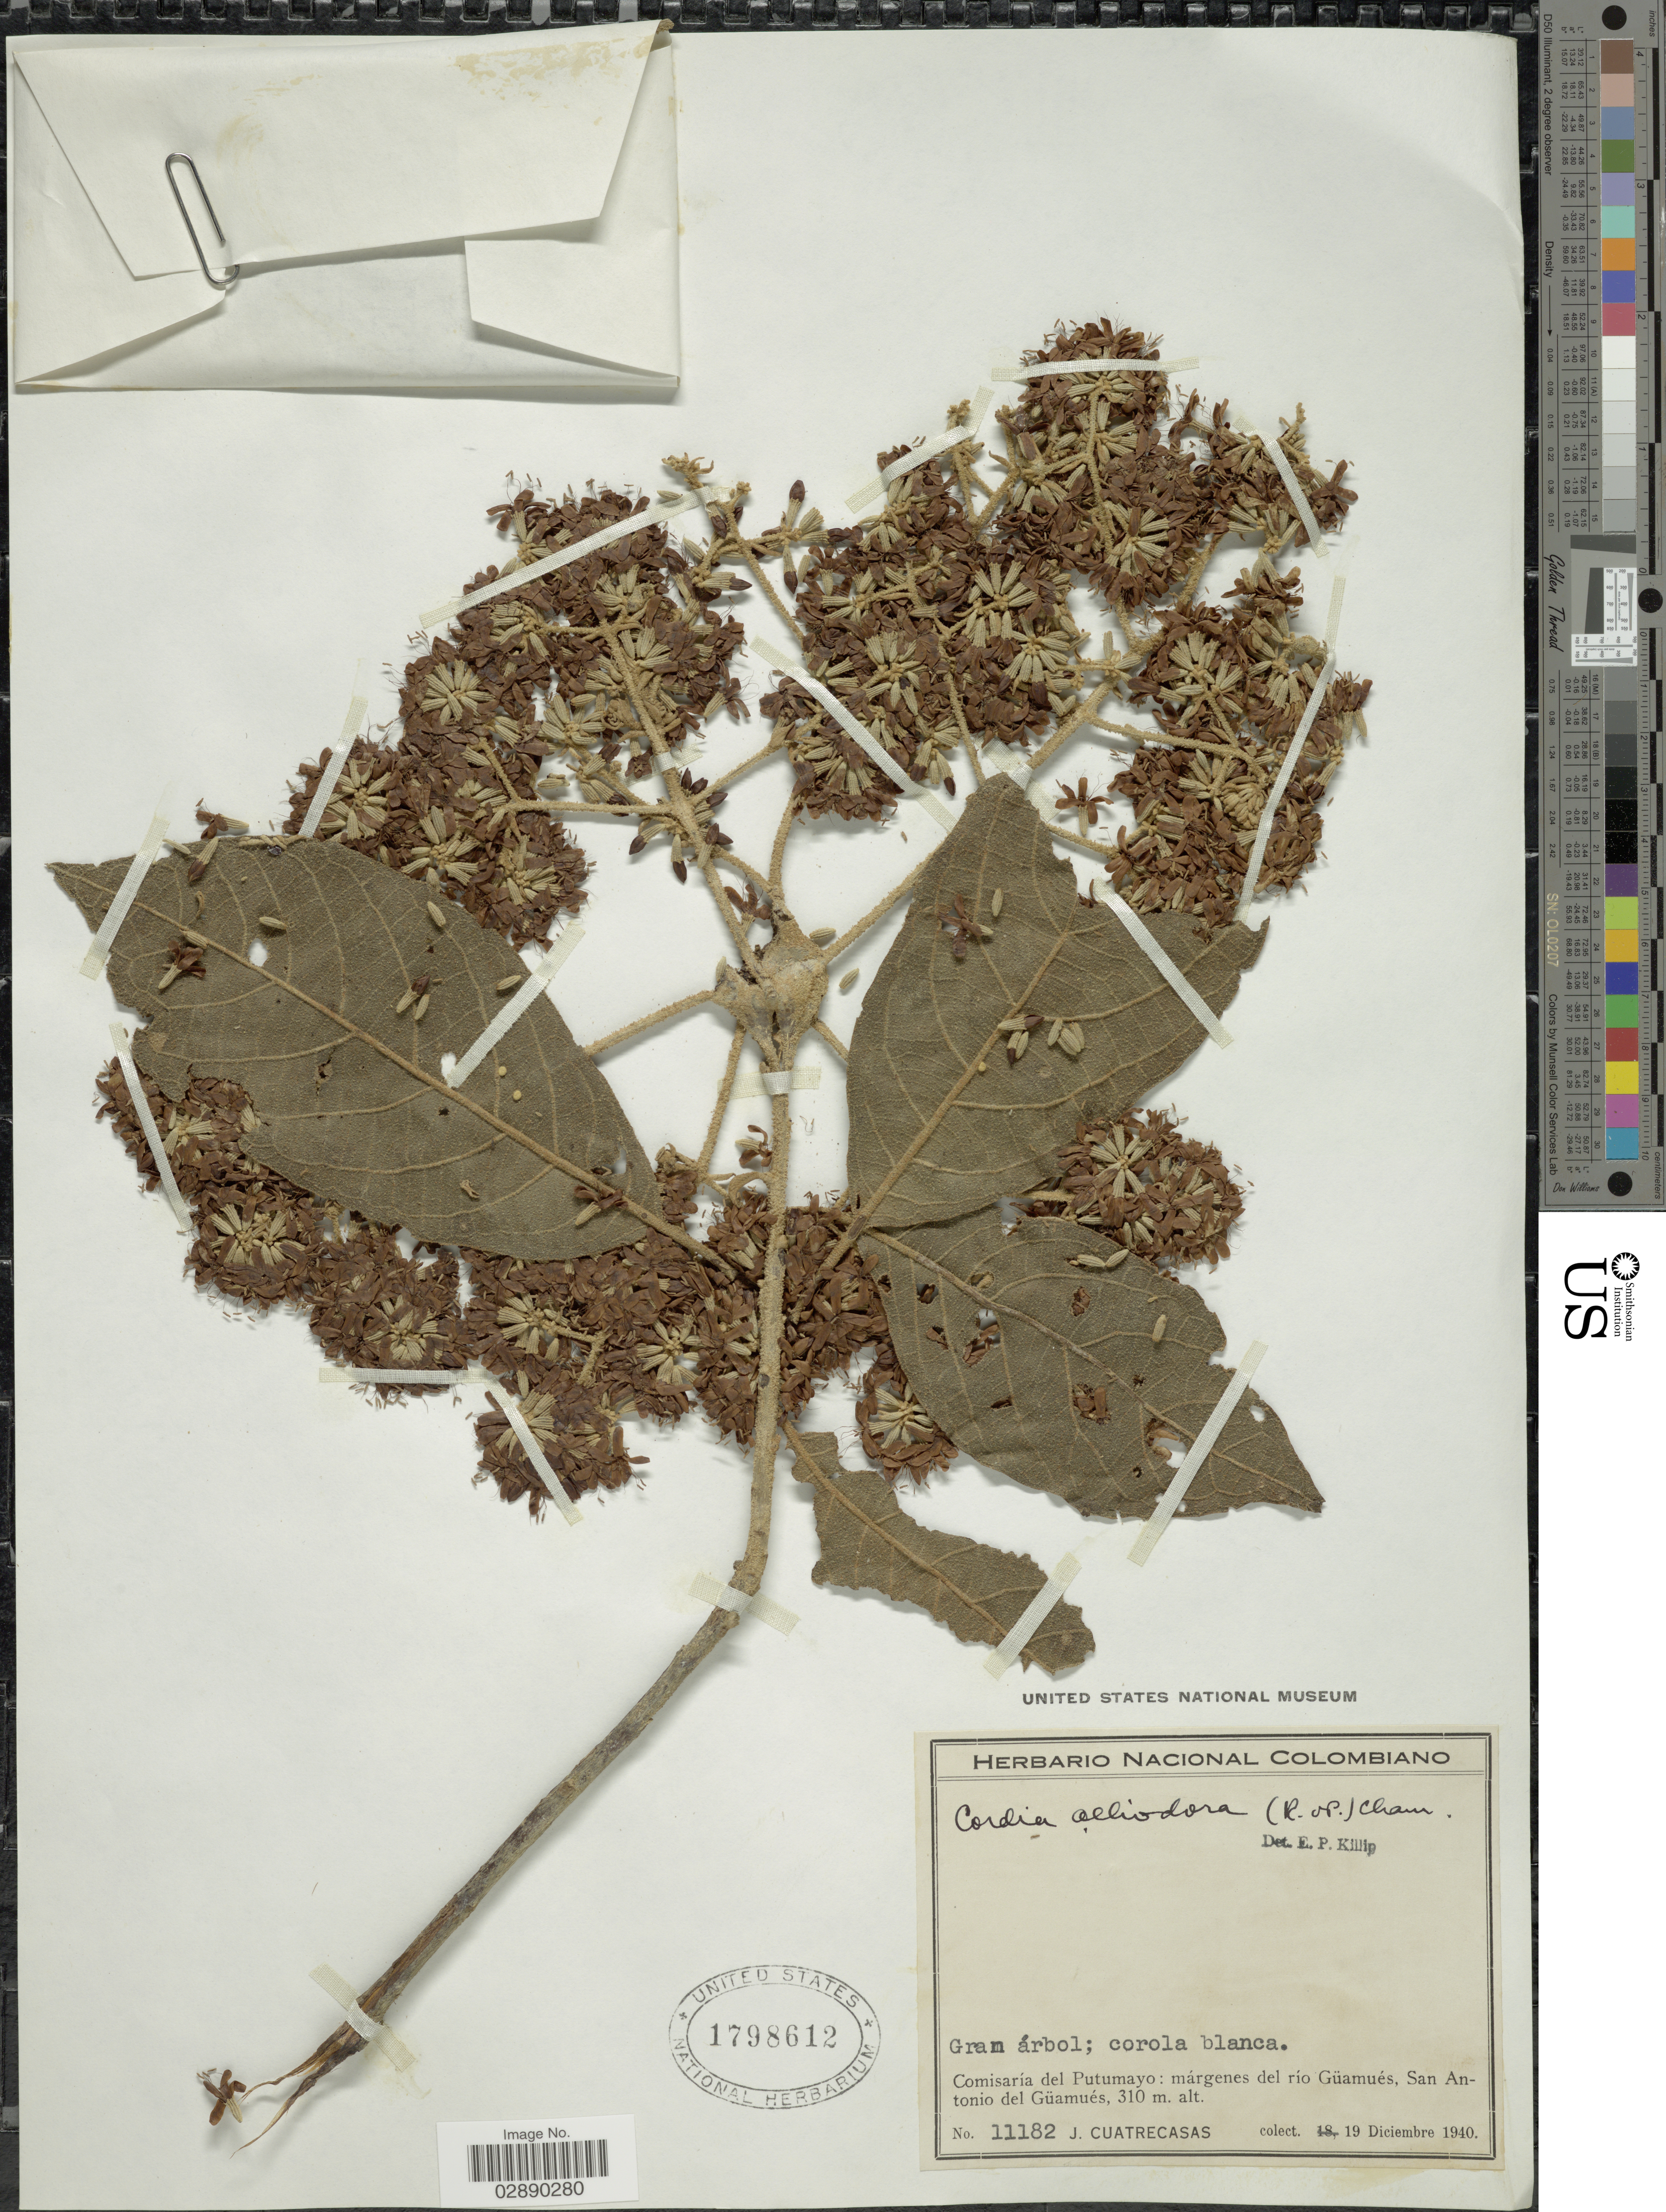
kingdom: Plantae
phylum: Tracheophyta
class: Magnoliopsida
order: Boraginales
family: Cordiaceae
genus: Cordia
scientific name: Cordia alliodora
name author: (Ruiz & Pav.) Oken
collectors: J. Cuatrecasas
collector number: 11182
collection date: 1940-12-19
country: Colombia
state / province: Putumayo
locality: Comisaría del Putumayo: márgenes del río Güamués, San Antonio del Güamués.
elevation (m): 310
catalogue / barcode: US 1798612